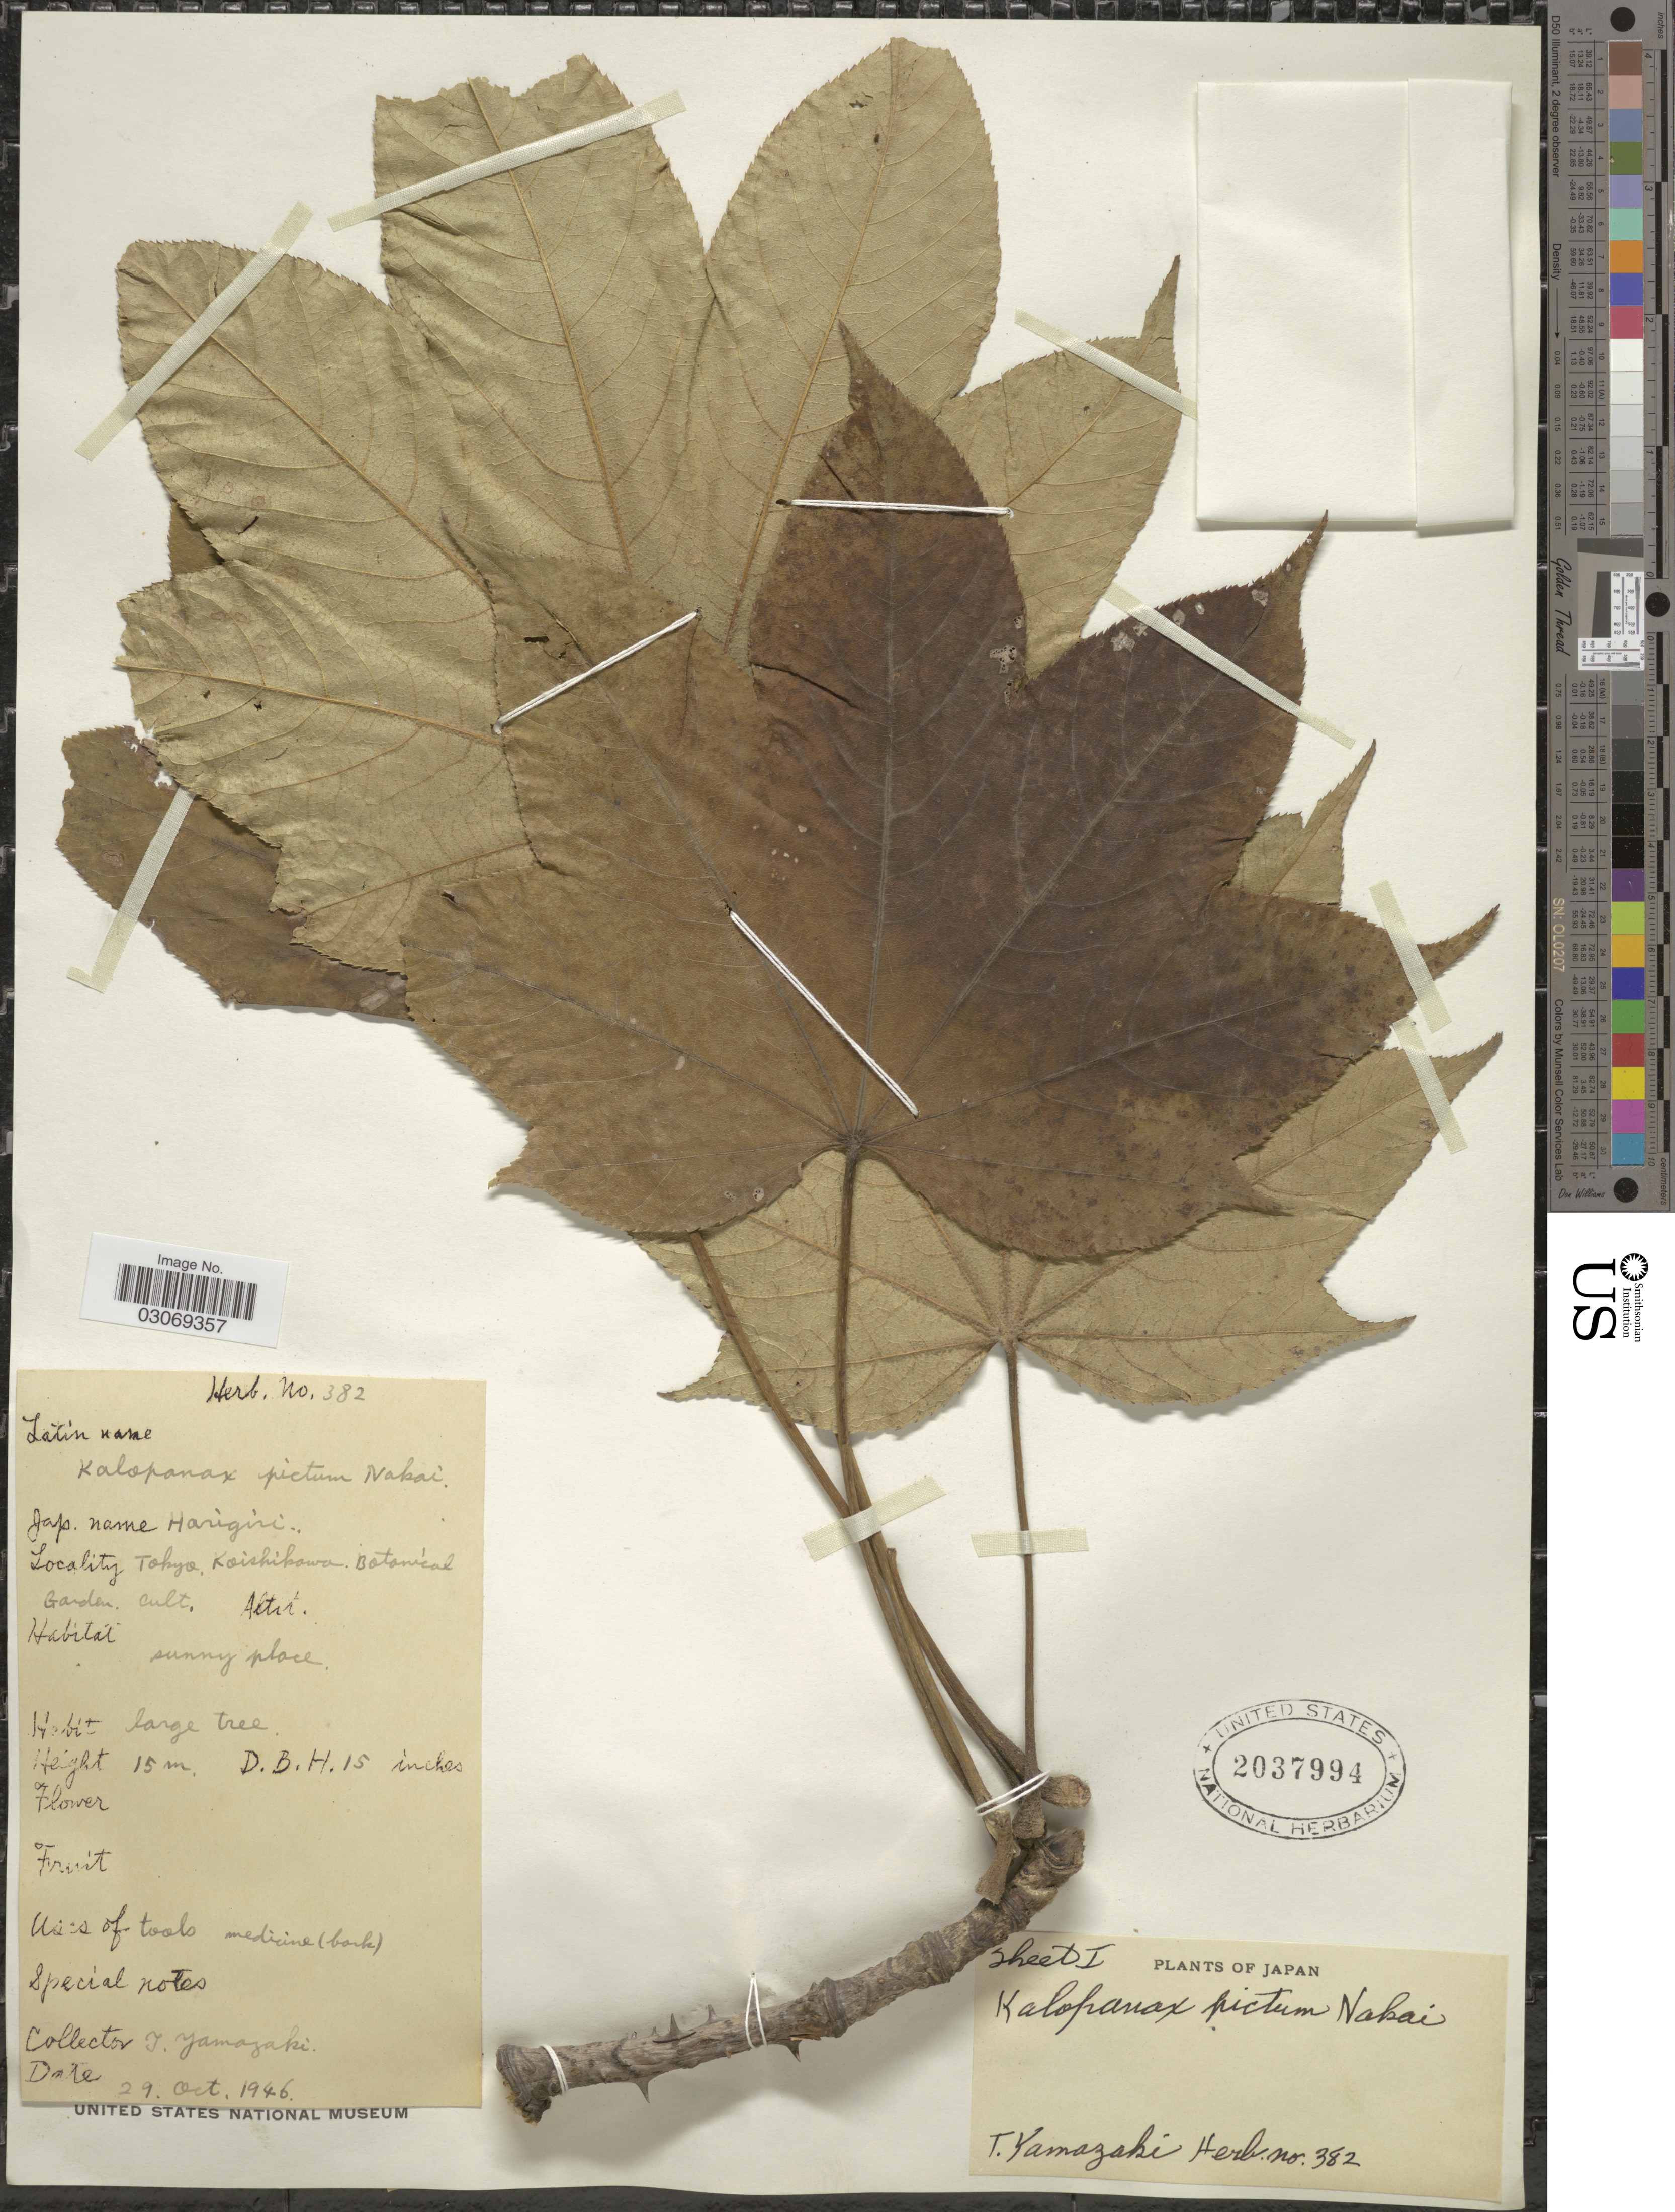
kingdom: Plantae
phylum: Tracheophyta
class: Magnoliopsida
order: Apiales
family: Araliaceae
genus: Kalopanax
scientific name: Kalopanax pictus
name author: (Thunb.) Nakai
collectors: T. Yamazaki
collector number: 382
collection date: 1946-10-29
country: Japan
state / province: Tokyo, Federal City of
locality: Koishikawa Botanical Garden.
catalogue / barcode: US 2037994